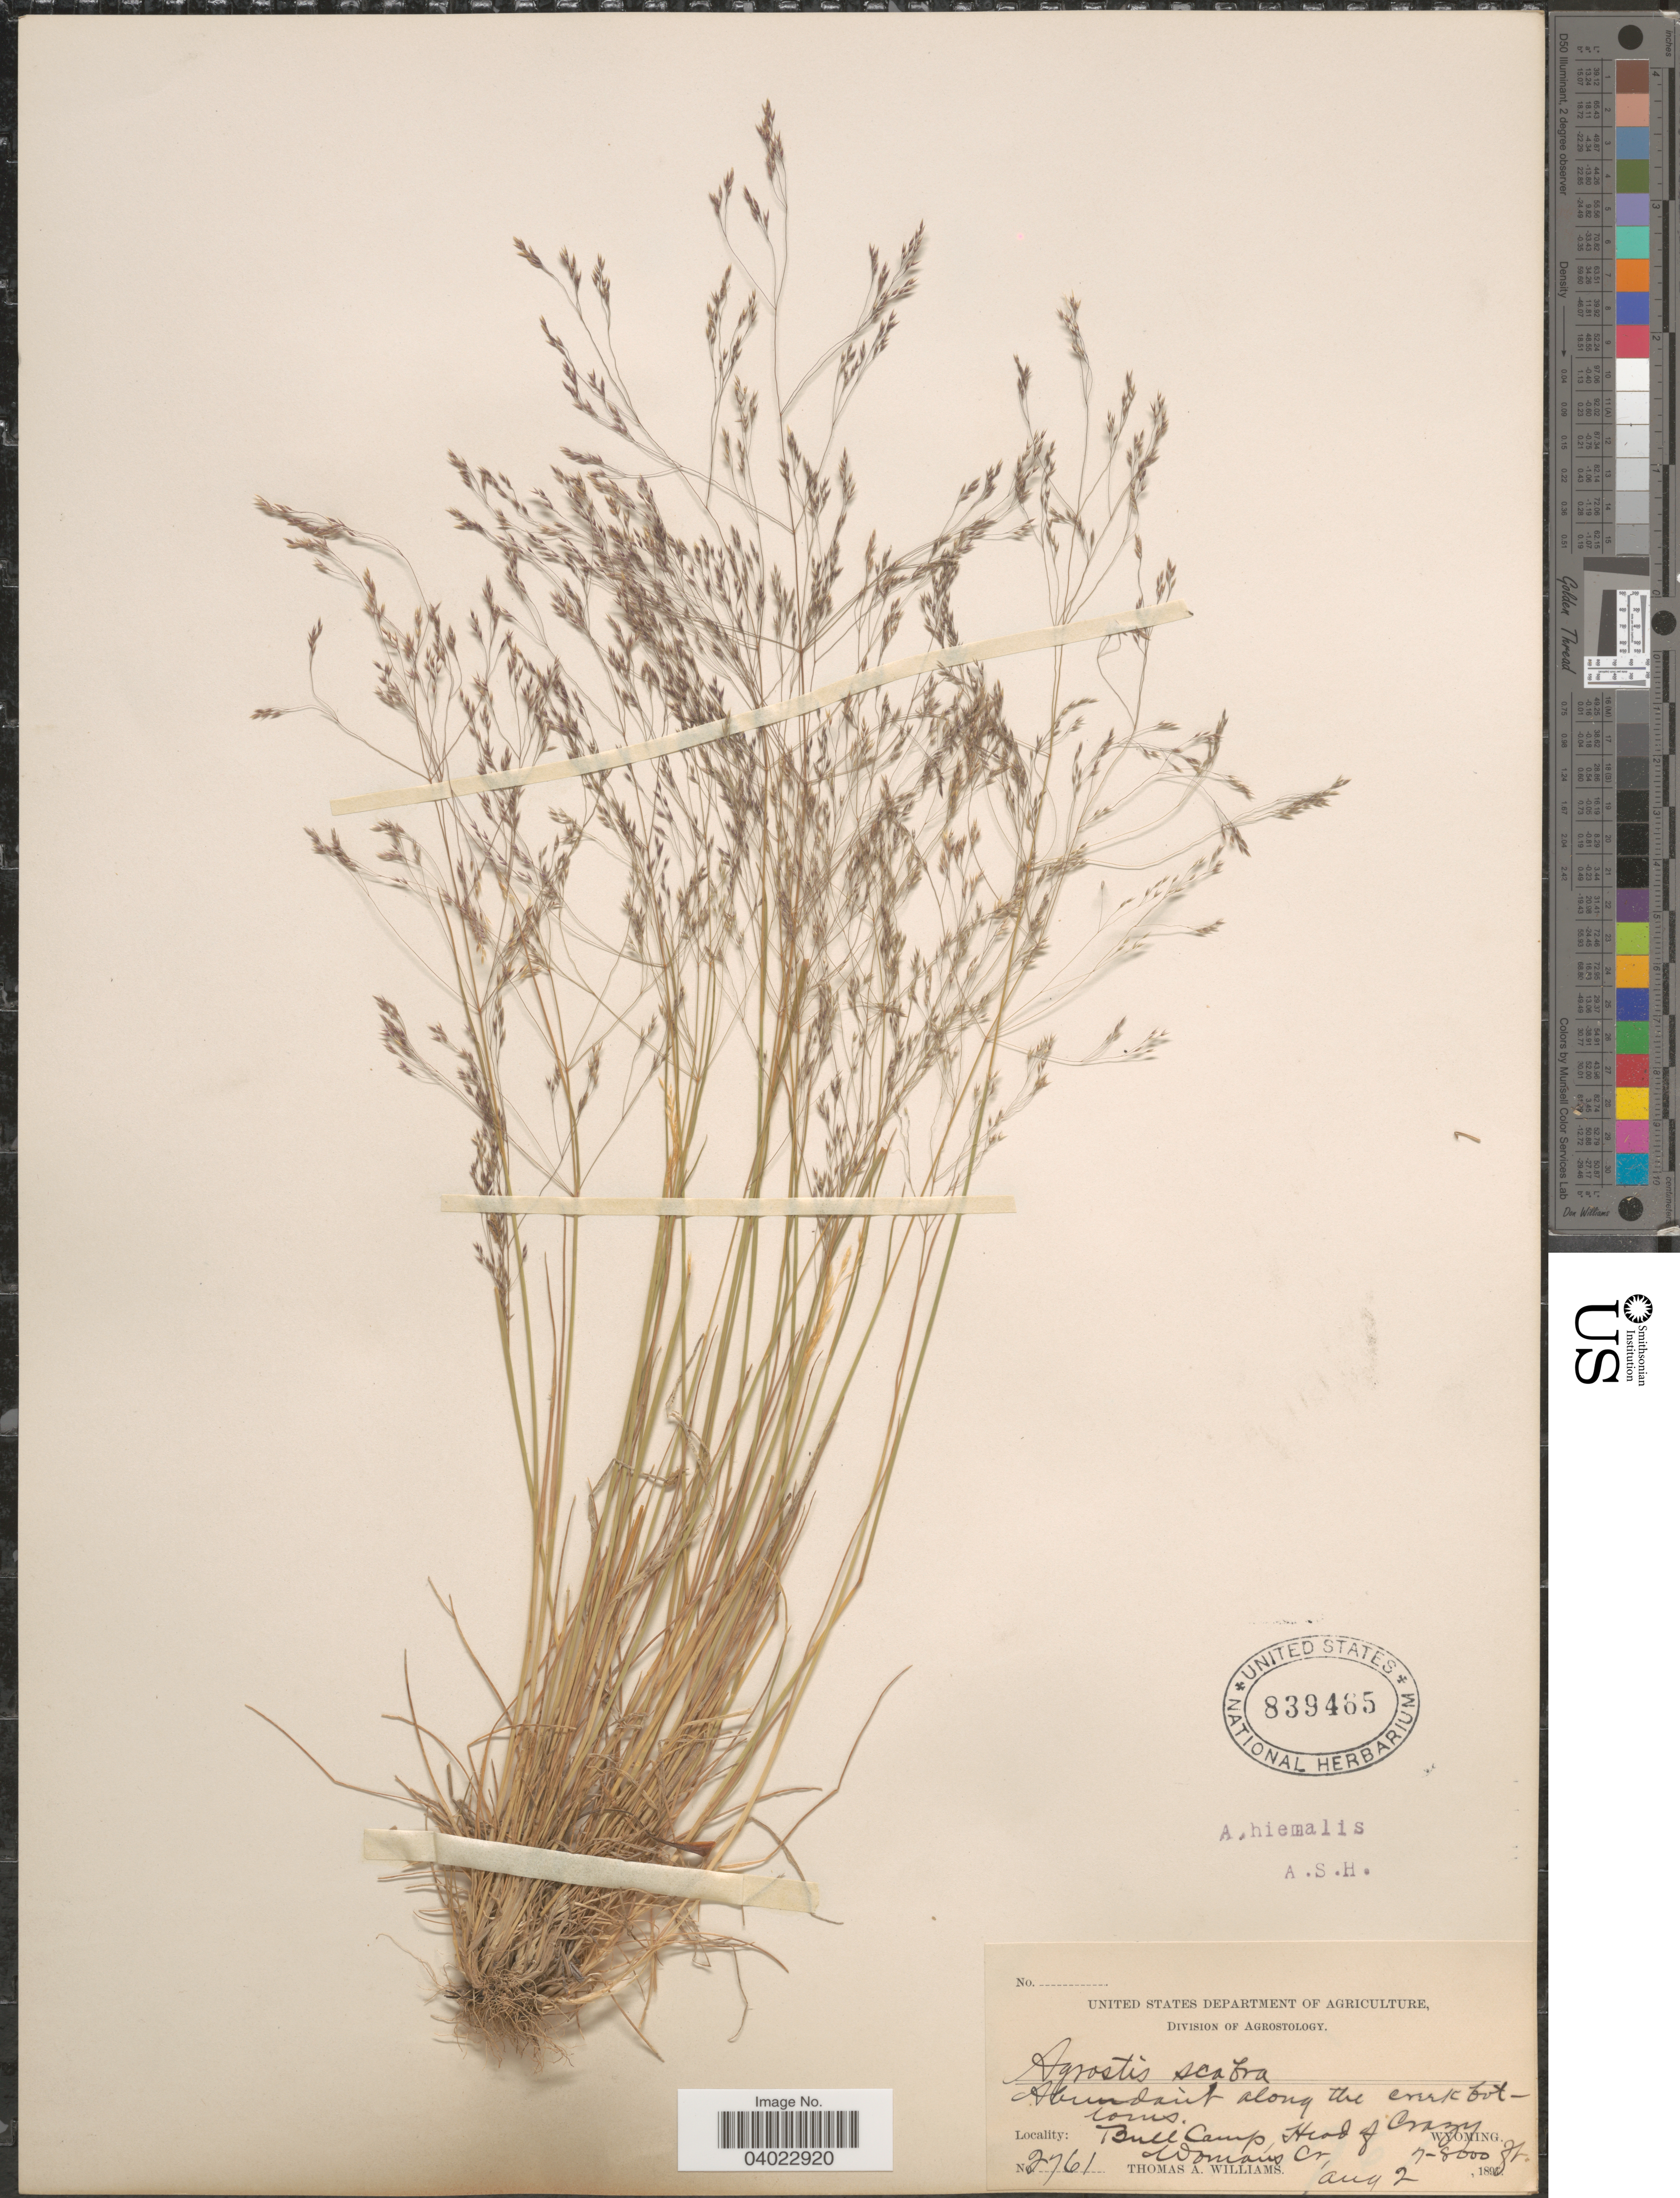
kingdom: Plantae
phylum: Tracheophyta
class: Liliopsida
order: Poales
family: Poaceae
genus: Agrostis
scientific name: Agrostis scabra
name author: Willd.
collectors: T. A. Williams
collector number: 2761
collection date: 1897-08-02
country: United States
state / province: Wyoming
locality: Bull Camp, Head of Crazy Womans Cr.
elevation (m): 2134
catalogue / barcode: US 839465